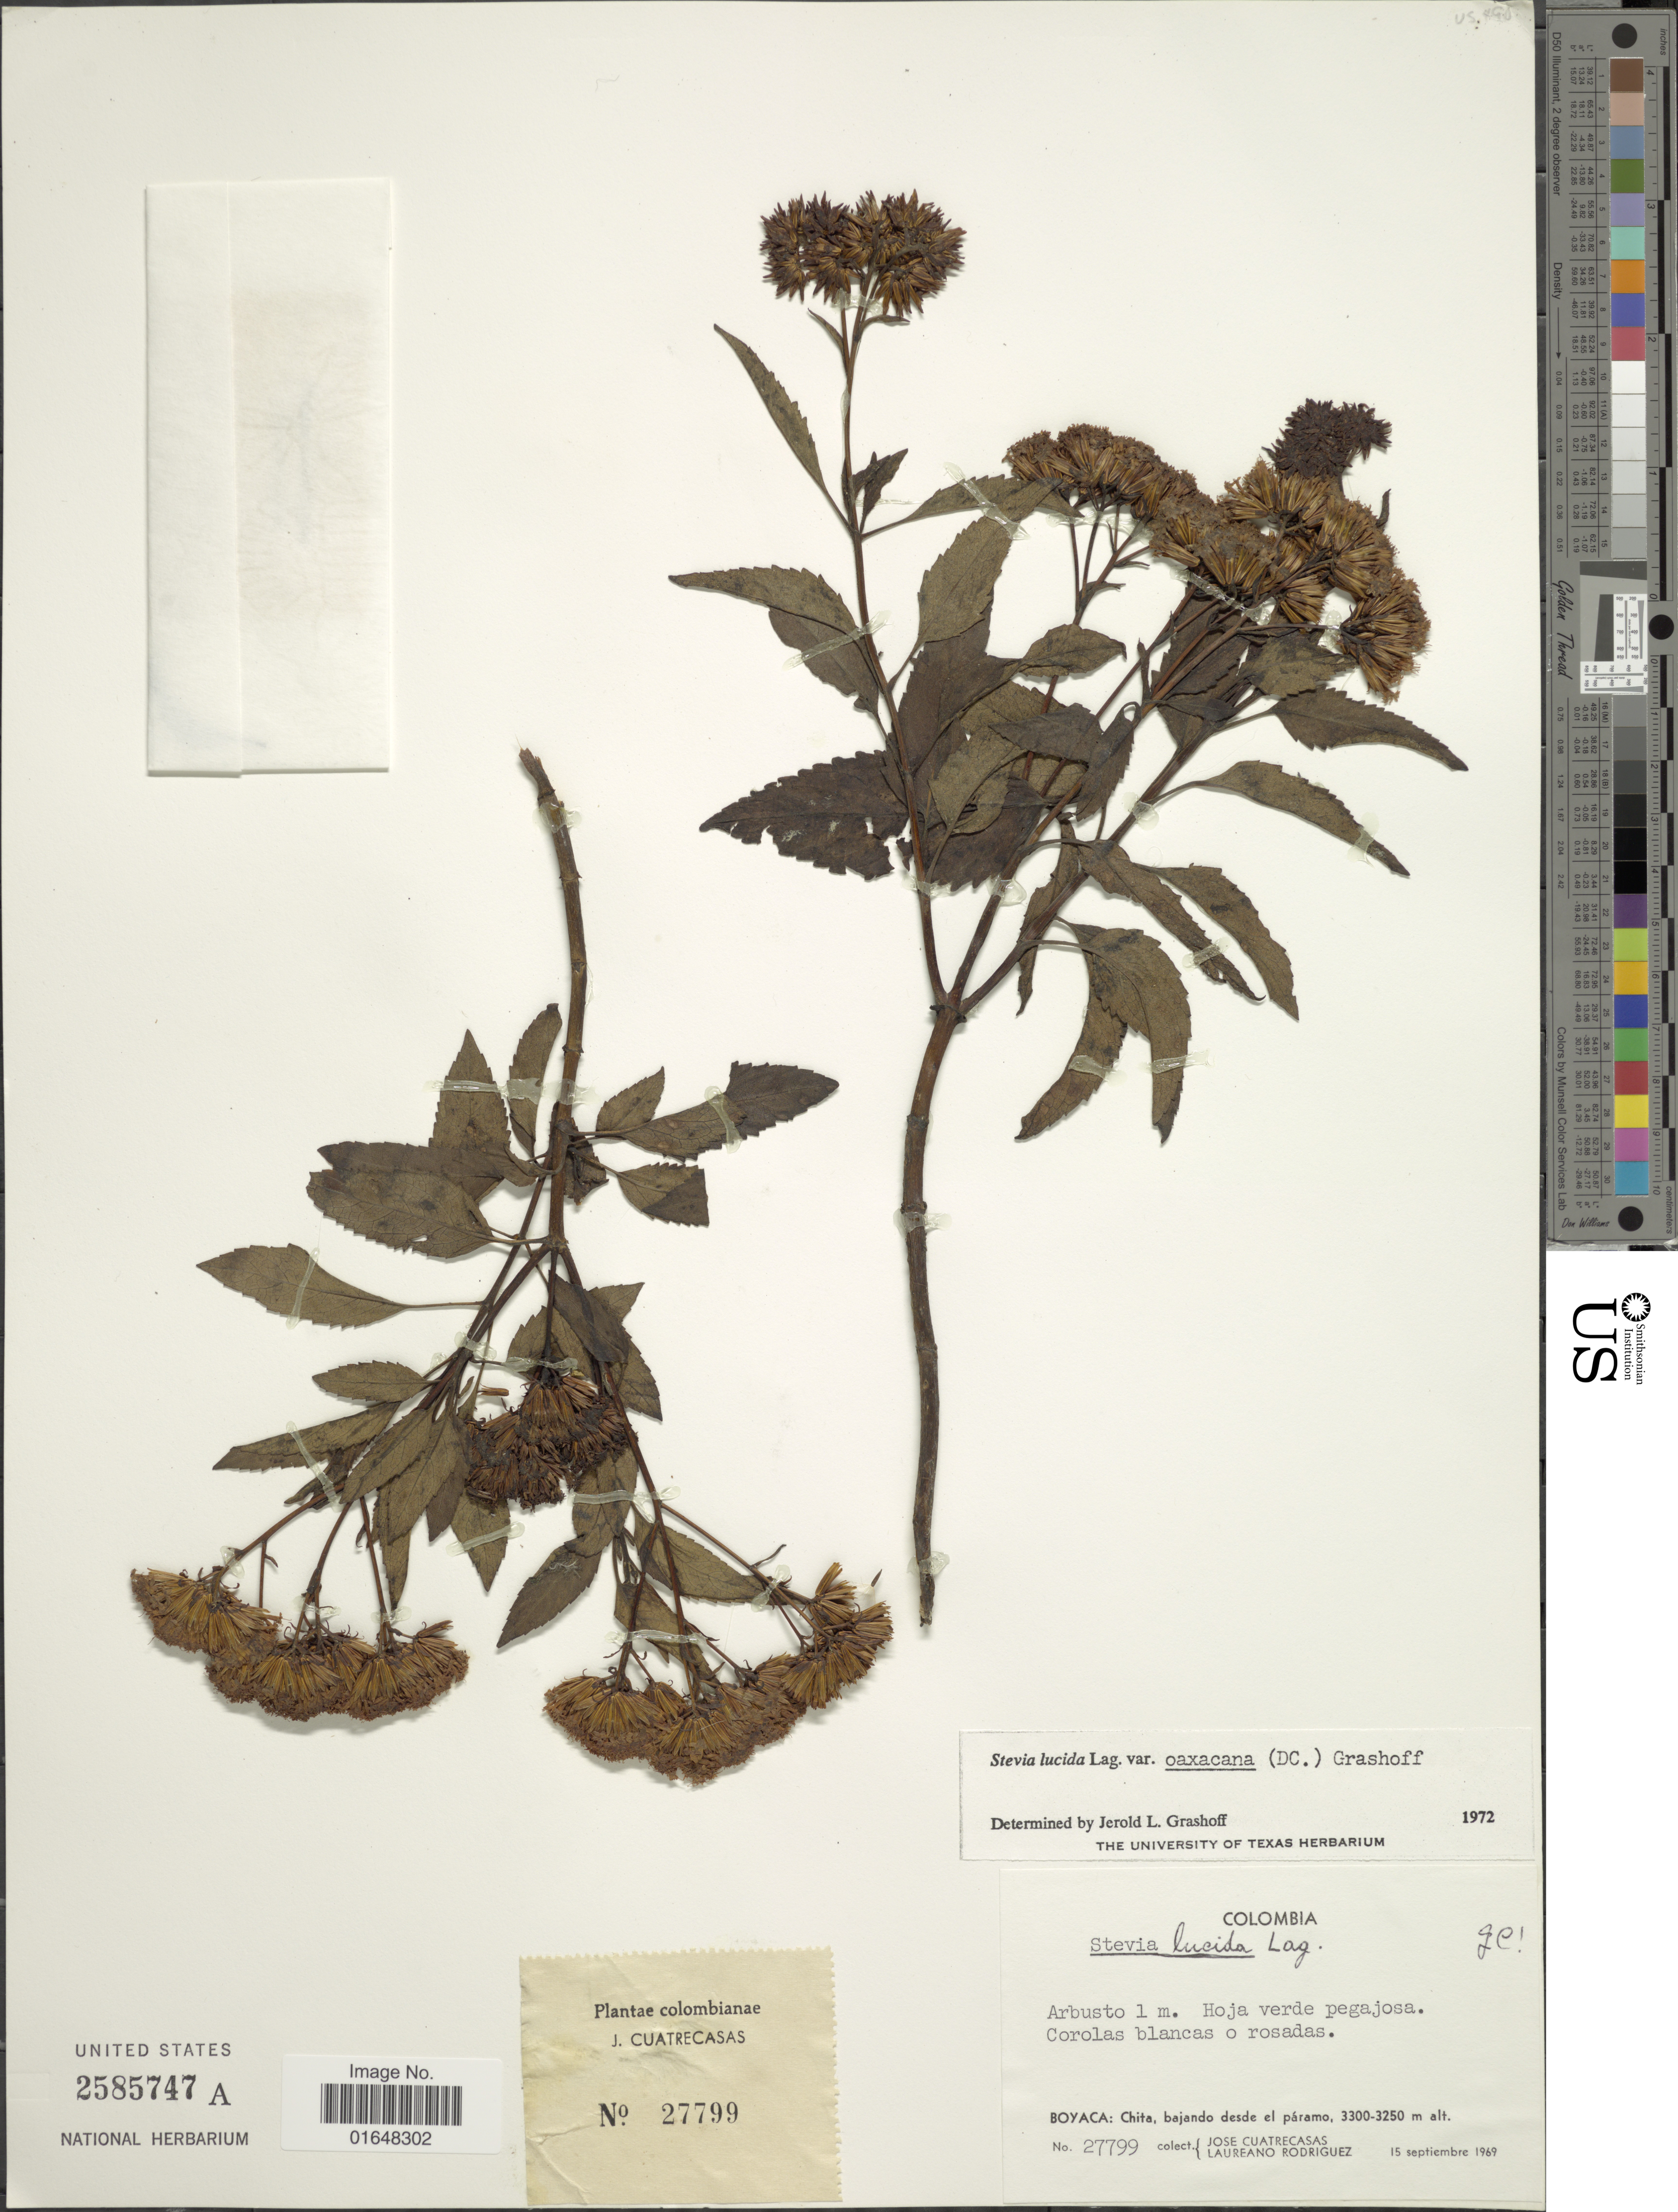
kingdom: Plantae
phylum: Tracheophyta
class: Magnoliopsida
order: Asterales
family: Asteraceae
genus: Stevia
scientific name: Stevia lucida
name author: Lag.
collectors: J. Cuatrecasas & L. Rodriguez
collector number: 27799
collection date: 1969-09-15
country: Colombia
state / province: Boyacá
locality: Boyaca: Chita, bajando desde el páramo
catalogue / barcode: US 2585747A